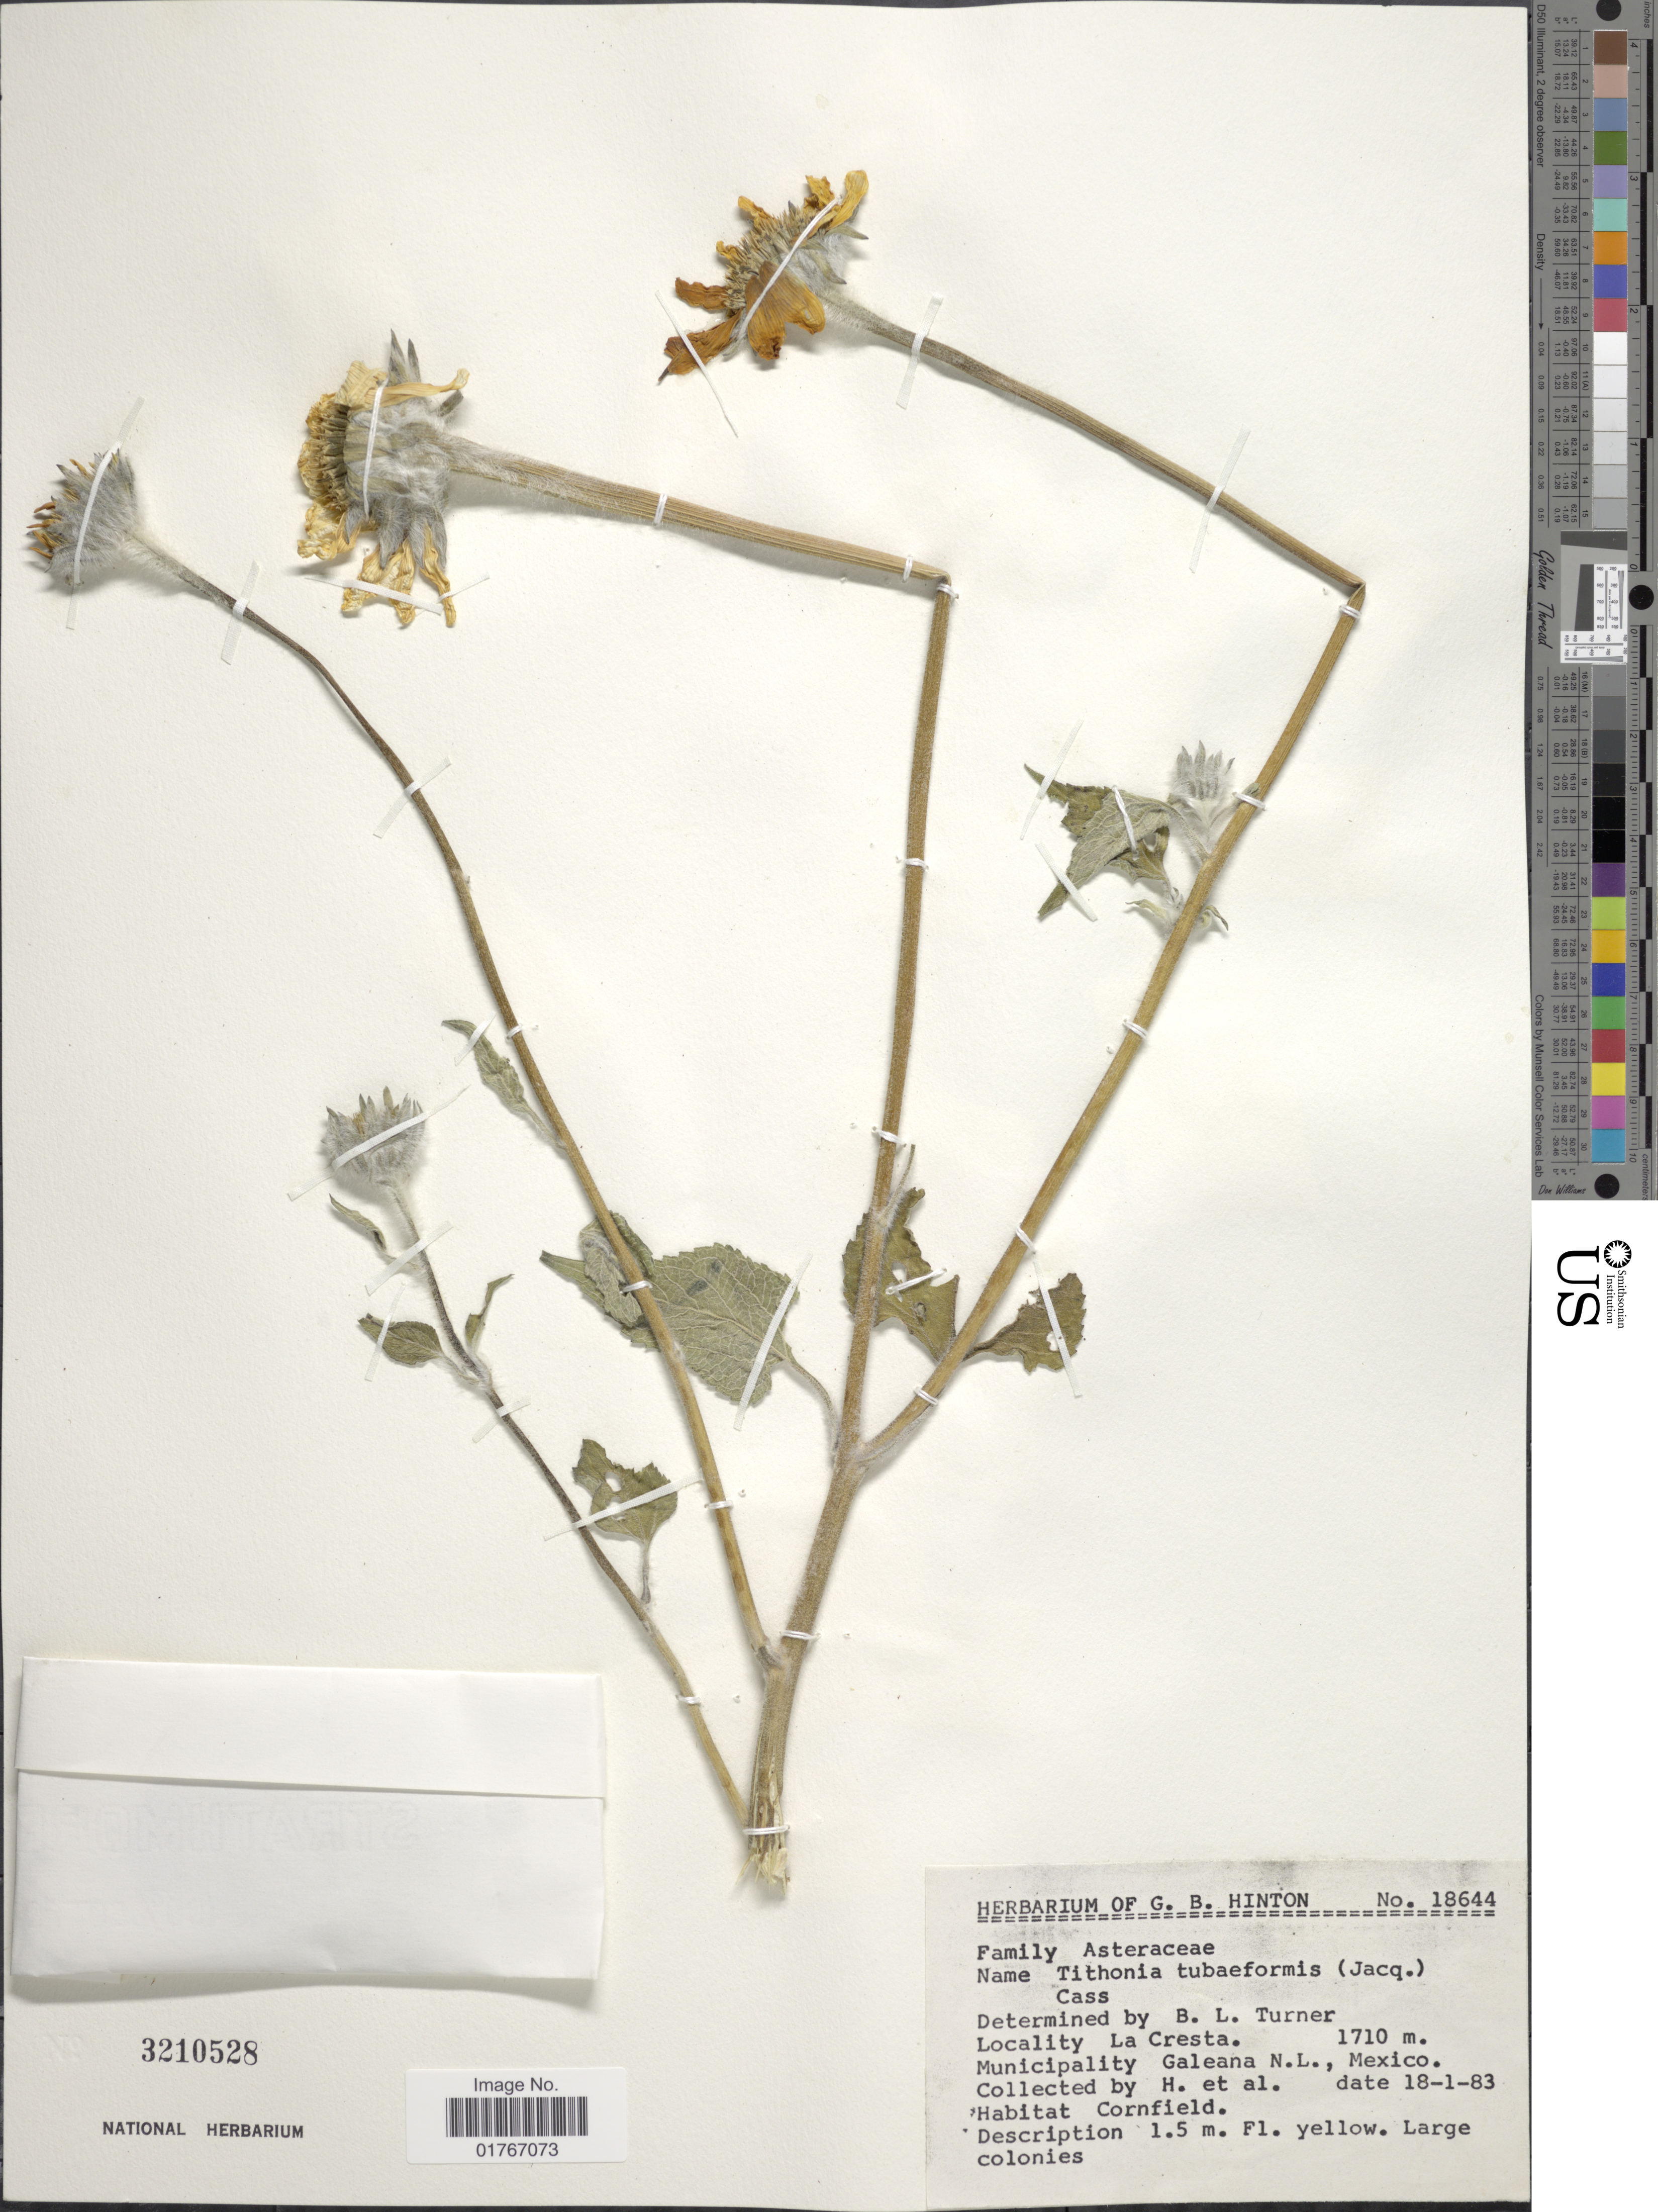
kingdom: Plantae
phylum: Tracheophyta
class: Magnoliopsida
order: Asterales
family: Asteraceae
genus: Tithonia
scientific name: Tithonia tubaeformis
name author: (Jacq.) Cass.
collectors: G. B. Hinton & et al.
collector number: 18644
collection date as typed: Transcribed d/m/y: 18/1/83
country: Mexico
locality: La Cresta, Municipality Galeana N.L.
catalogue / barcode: US 3210528